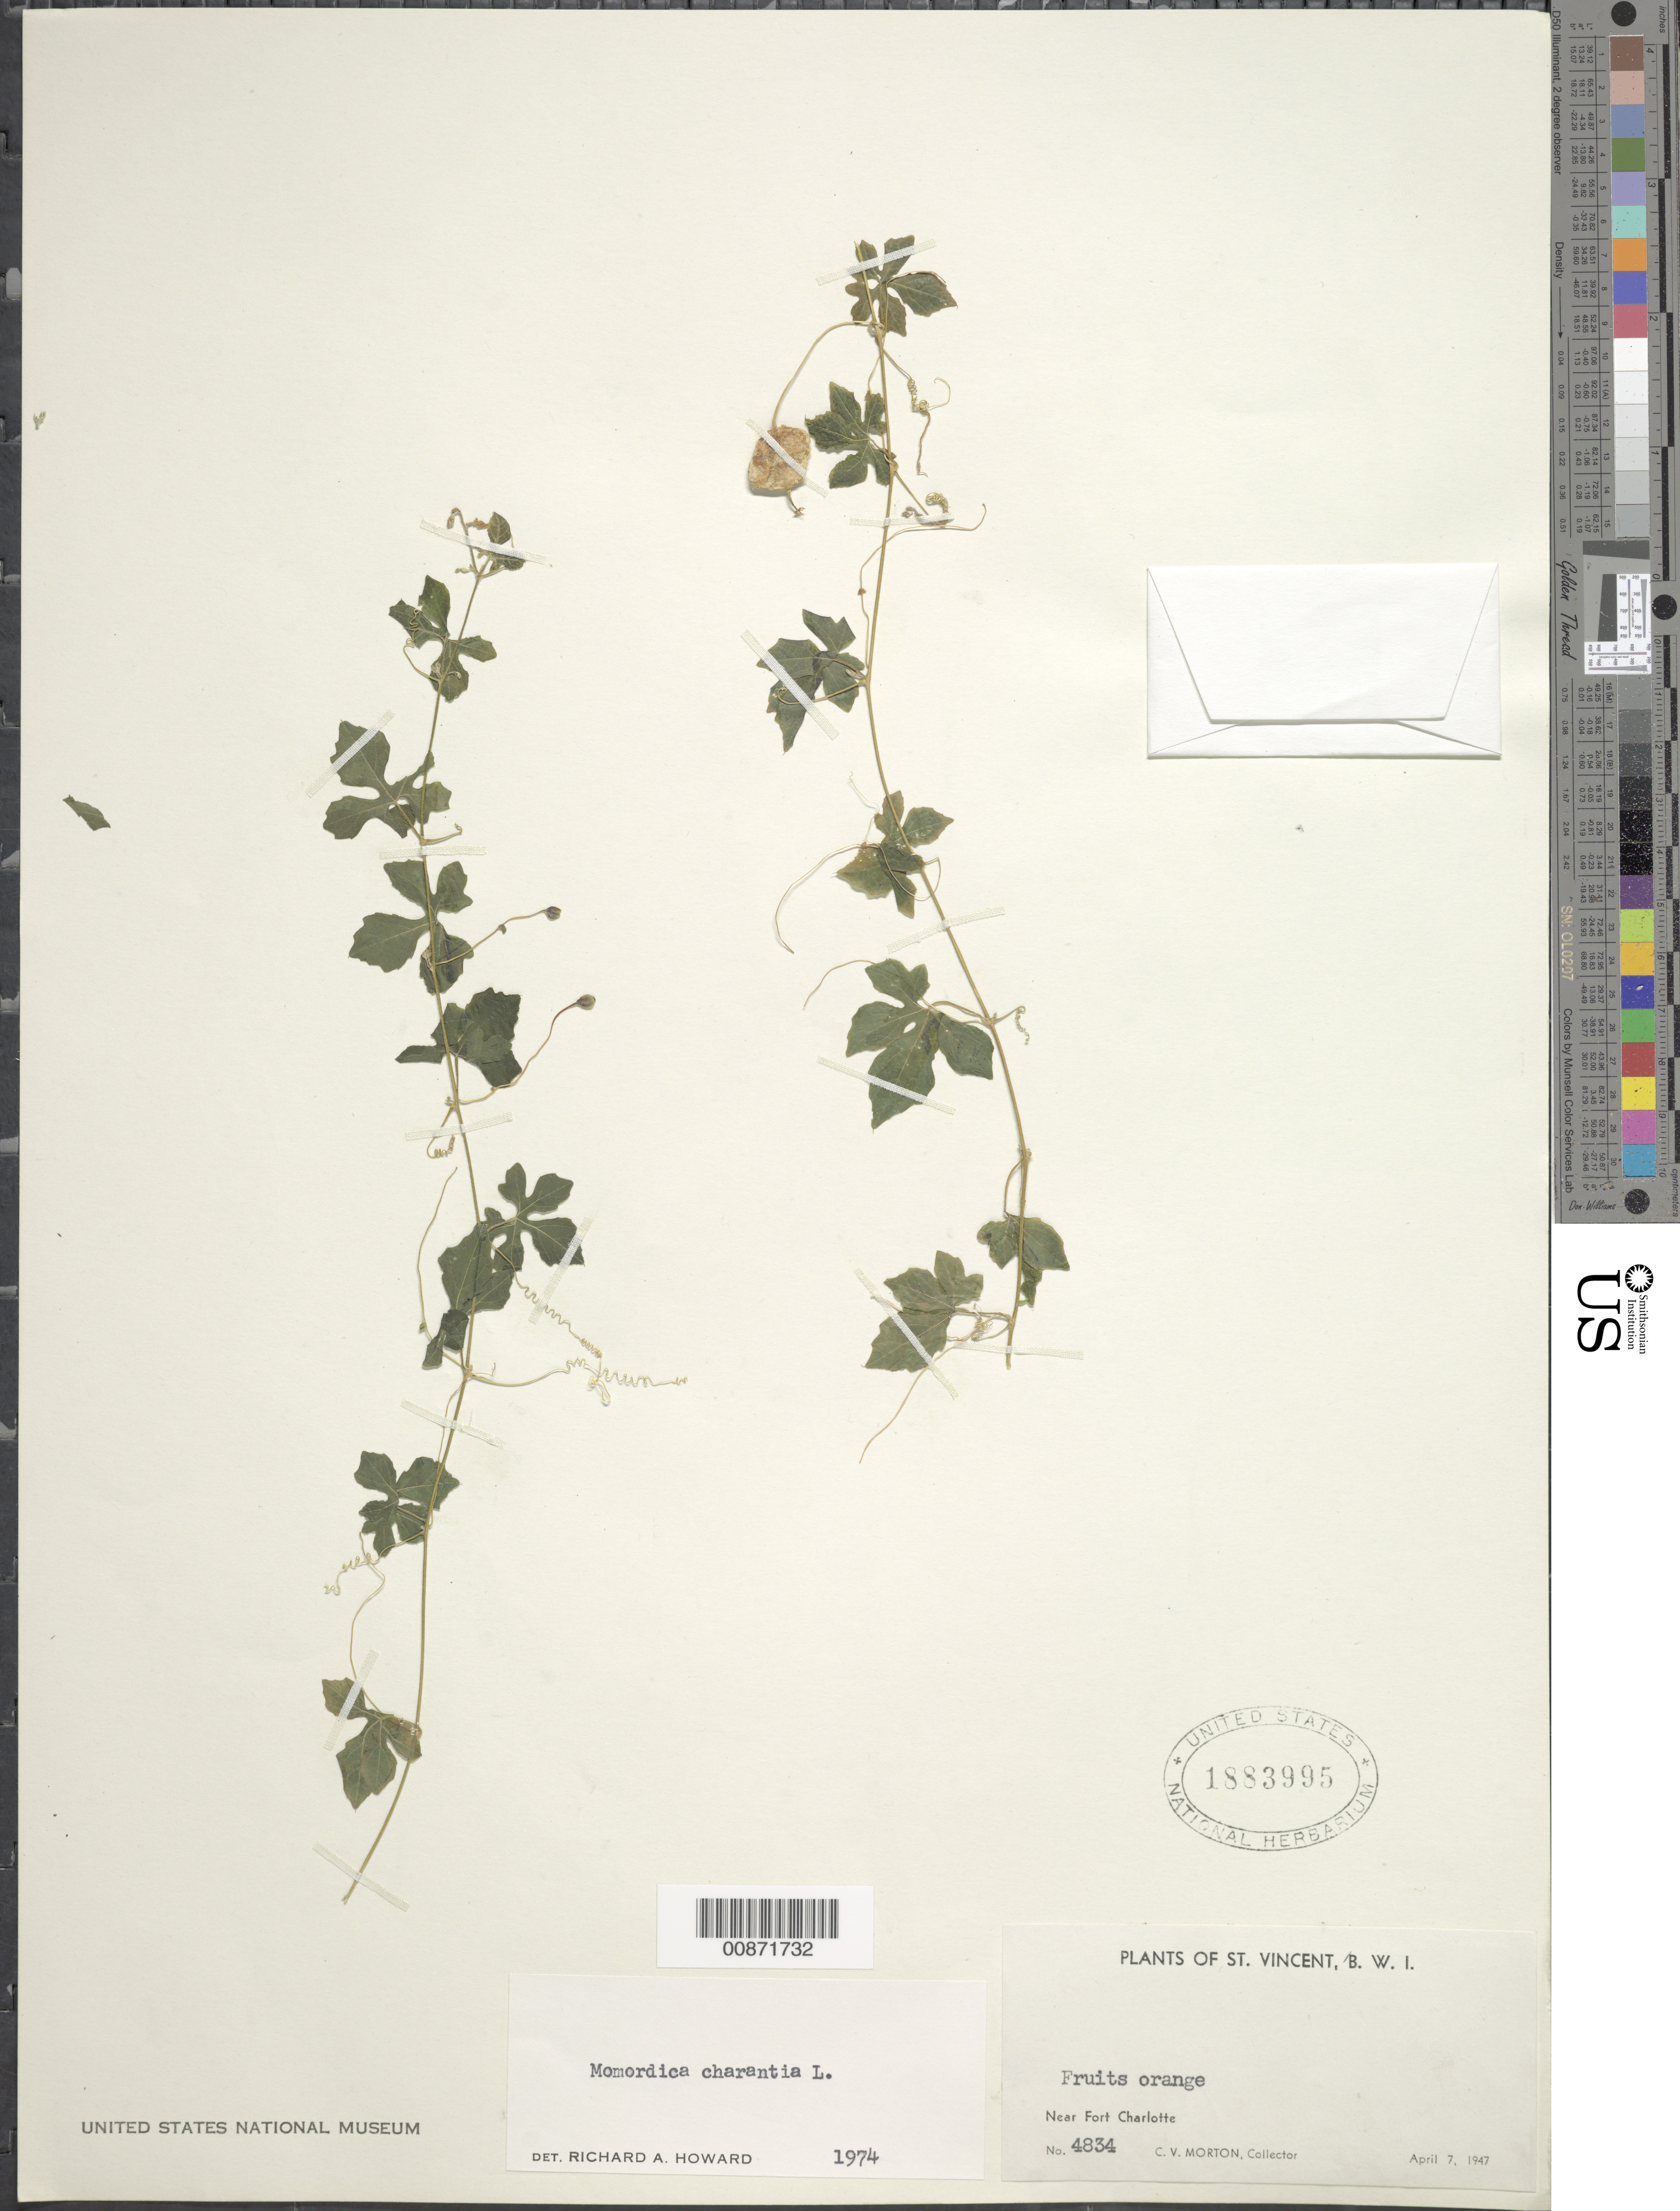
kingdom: Plantae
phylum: Tracheophyta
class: Magnoliopsida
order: Cucurbitales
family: Cucurbitaceae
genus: Momordica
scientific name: Momordica charantia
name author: L.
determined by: Howard, R. A.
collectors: C. V. Morton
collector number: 4834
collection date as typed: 07 Apr 1947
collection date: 1947-04-07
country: St. Vincent - Grenadines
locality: Near Fort Charlotte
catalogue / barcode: US 1883995